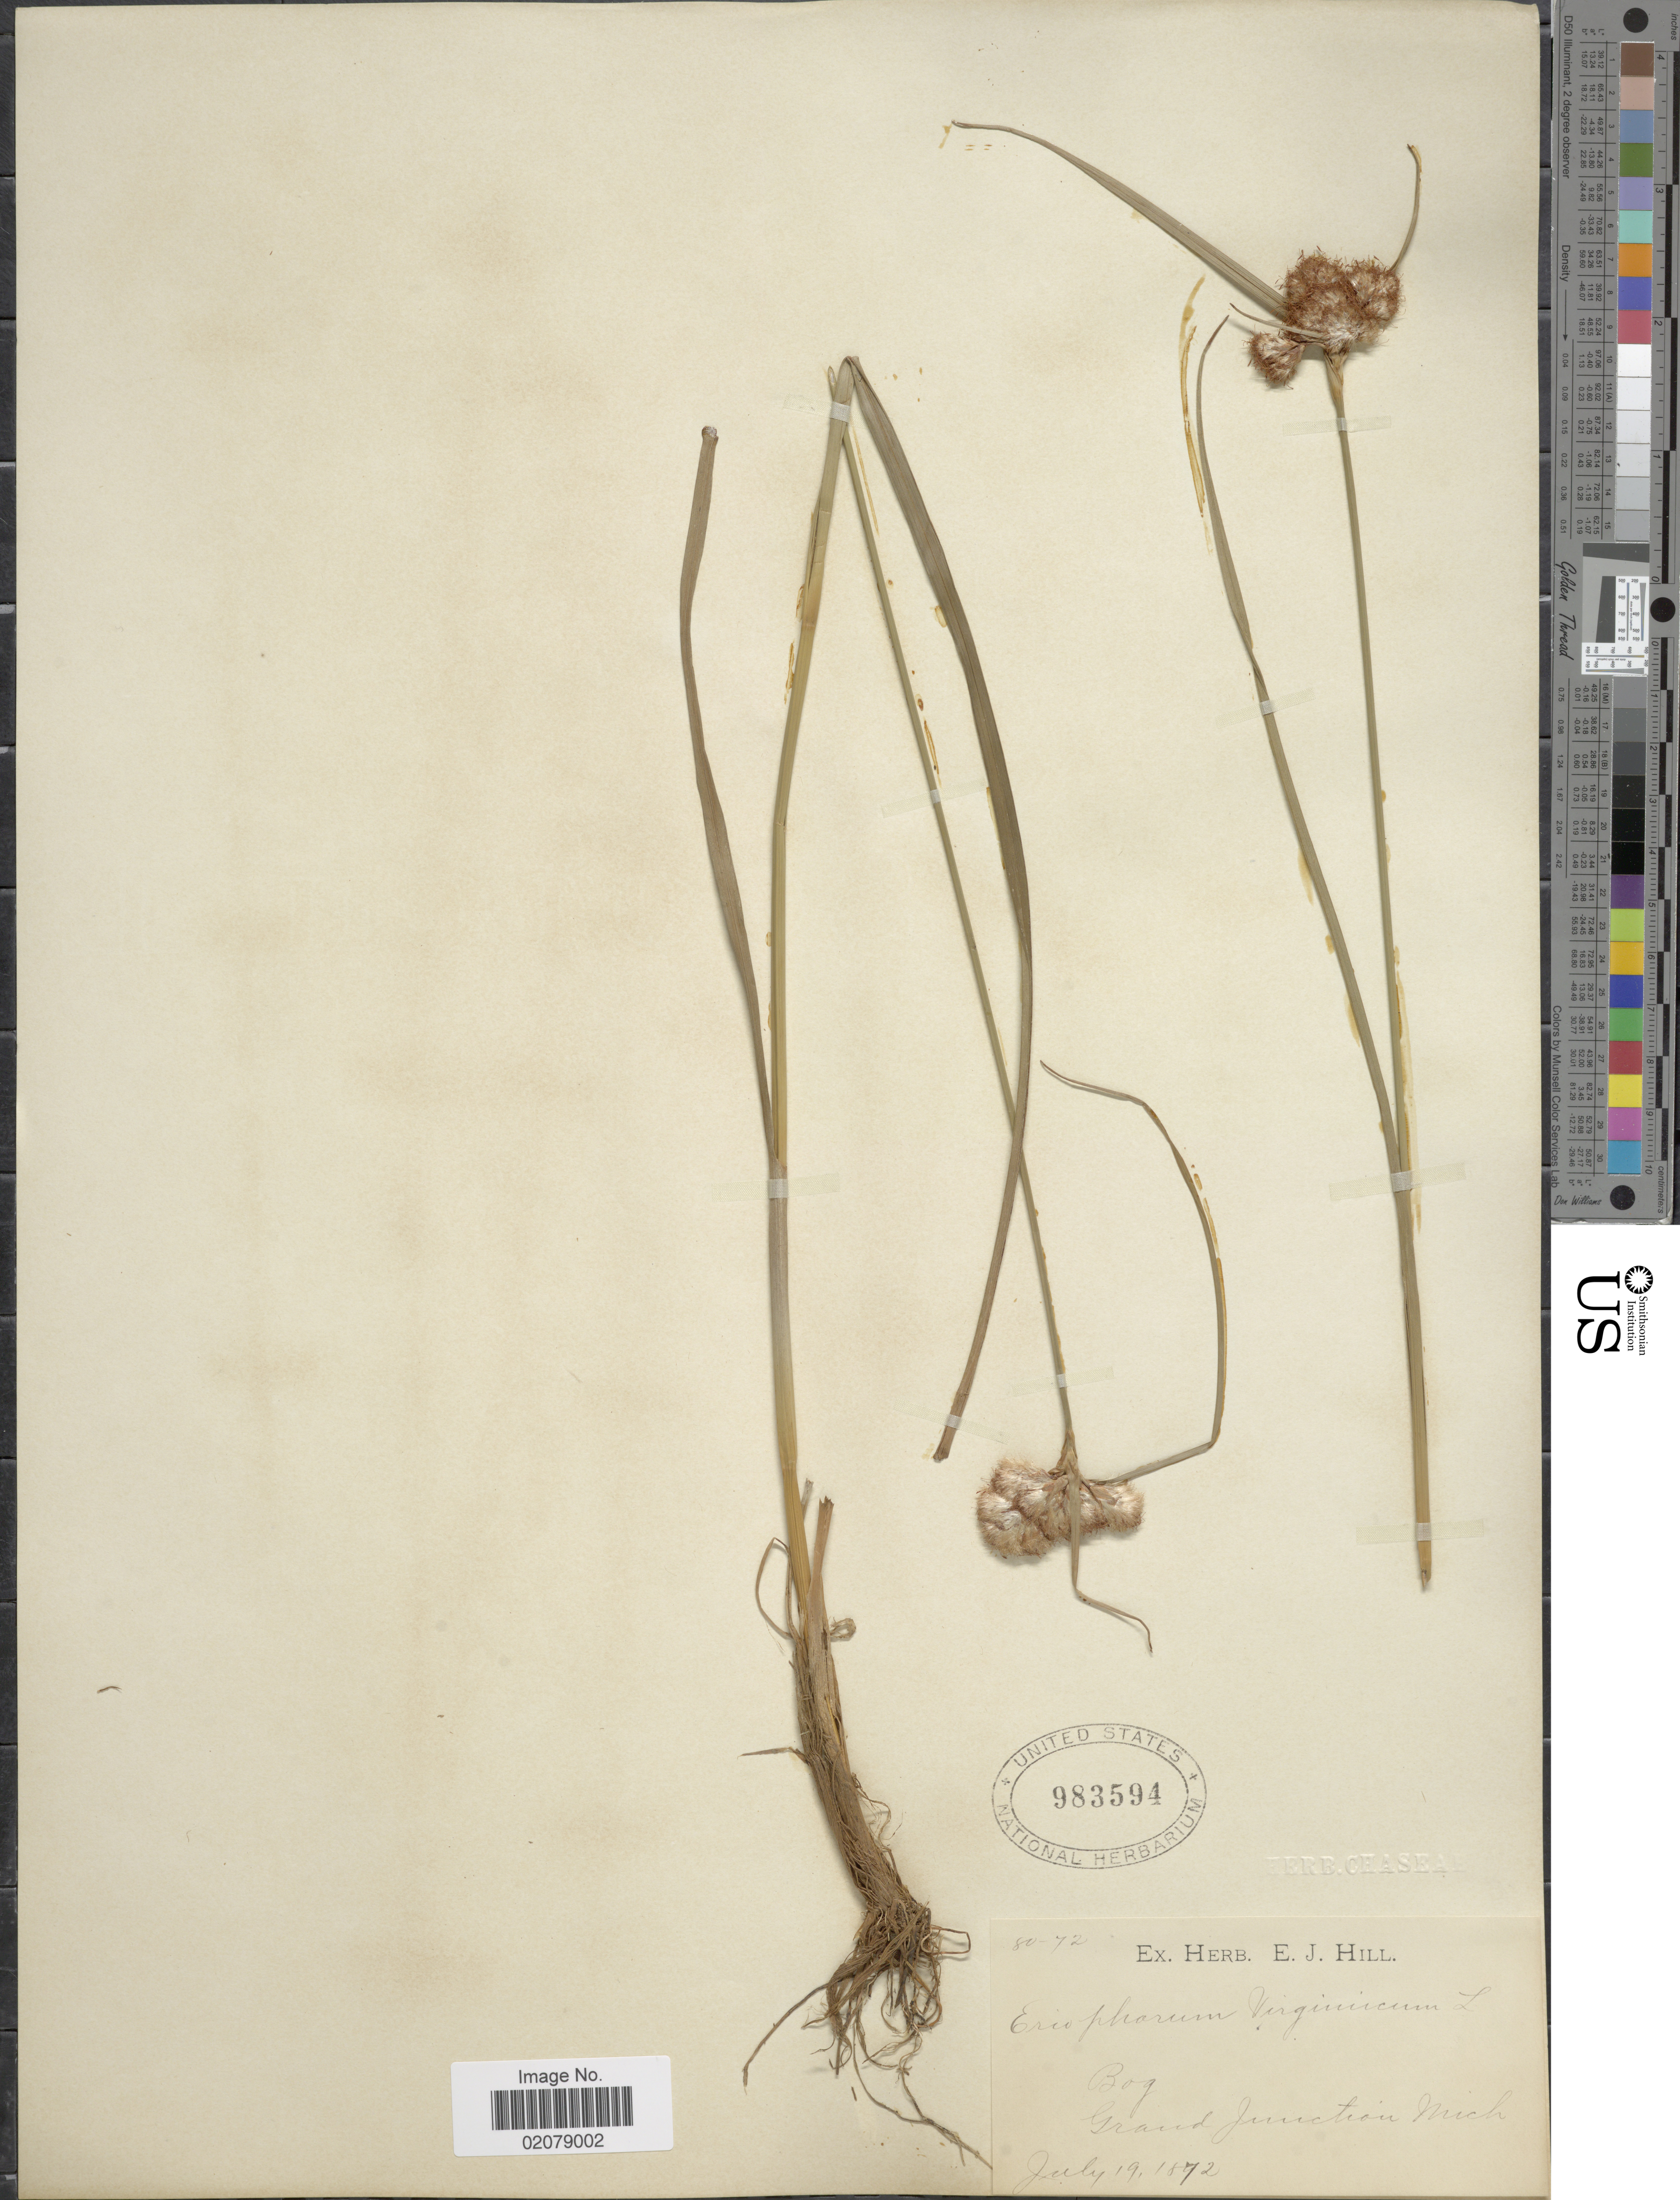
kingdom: Plantae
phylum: Tracheophyta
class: Liliopsida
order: Poales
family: Cyperaceae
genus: Eriophorum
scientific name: Eriophorum virginicum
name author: L.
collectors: ex herb. E.J. Hill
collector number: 72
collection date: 1872-07-19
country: United States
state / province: Michigan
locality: Grand Junction Mich.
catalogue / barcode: US 983594